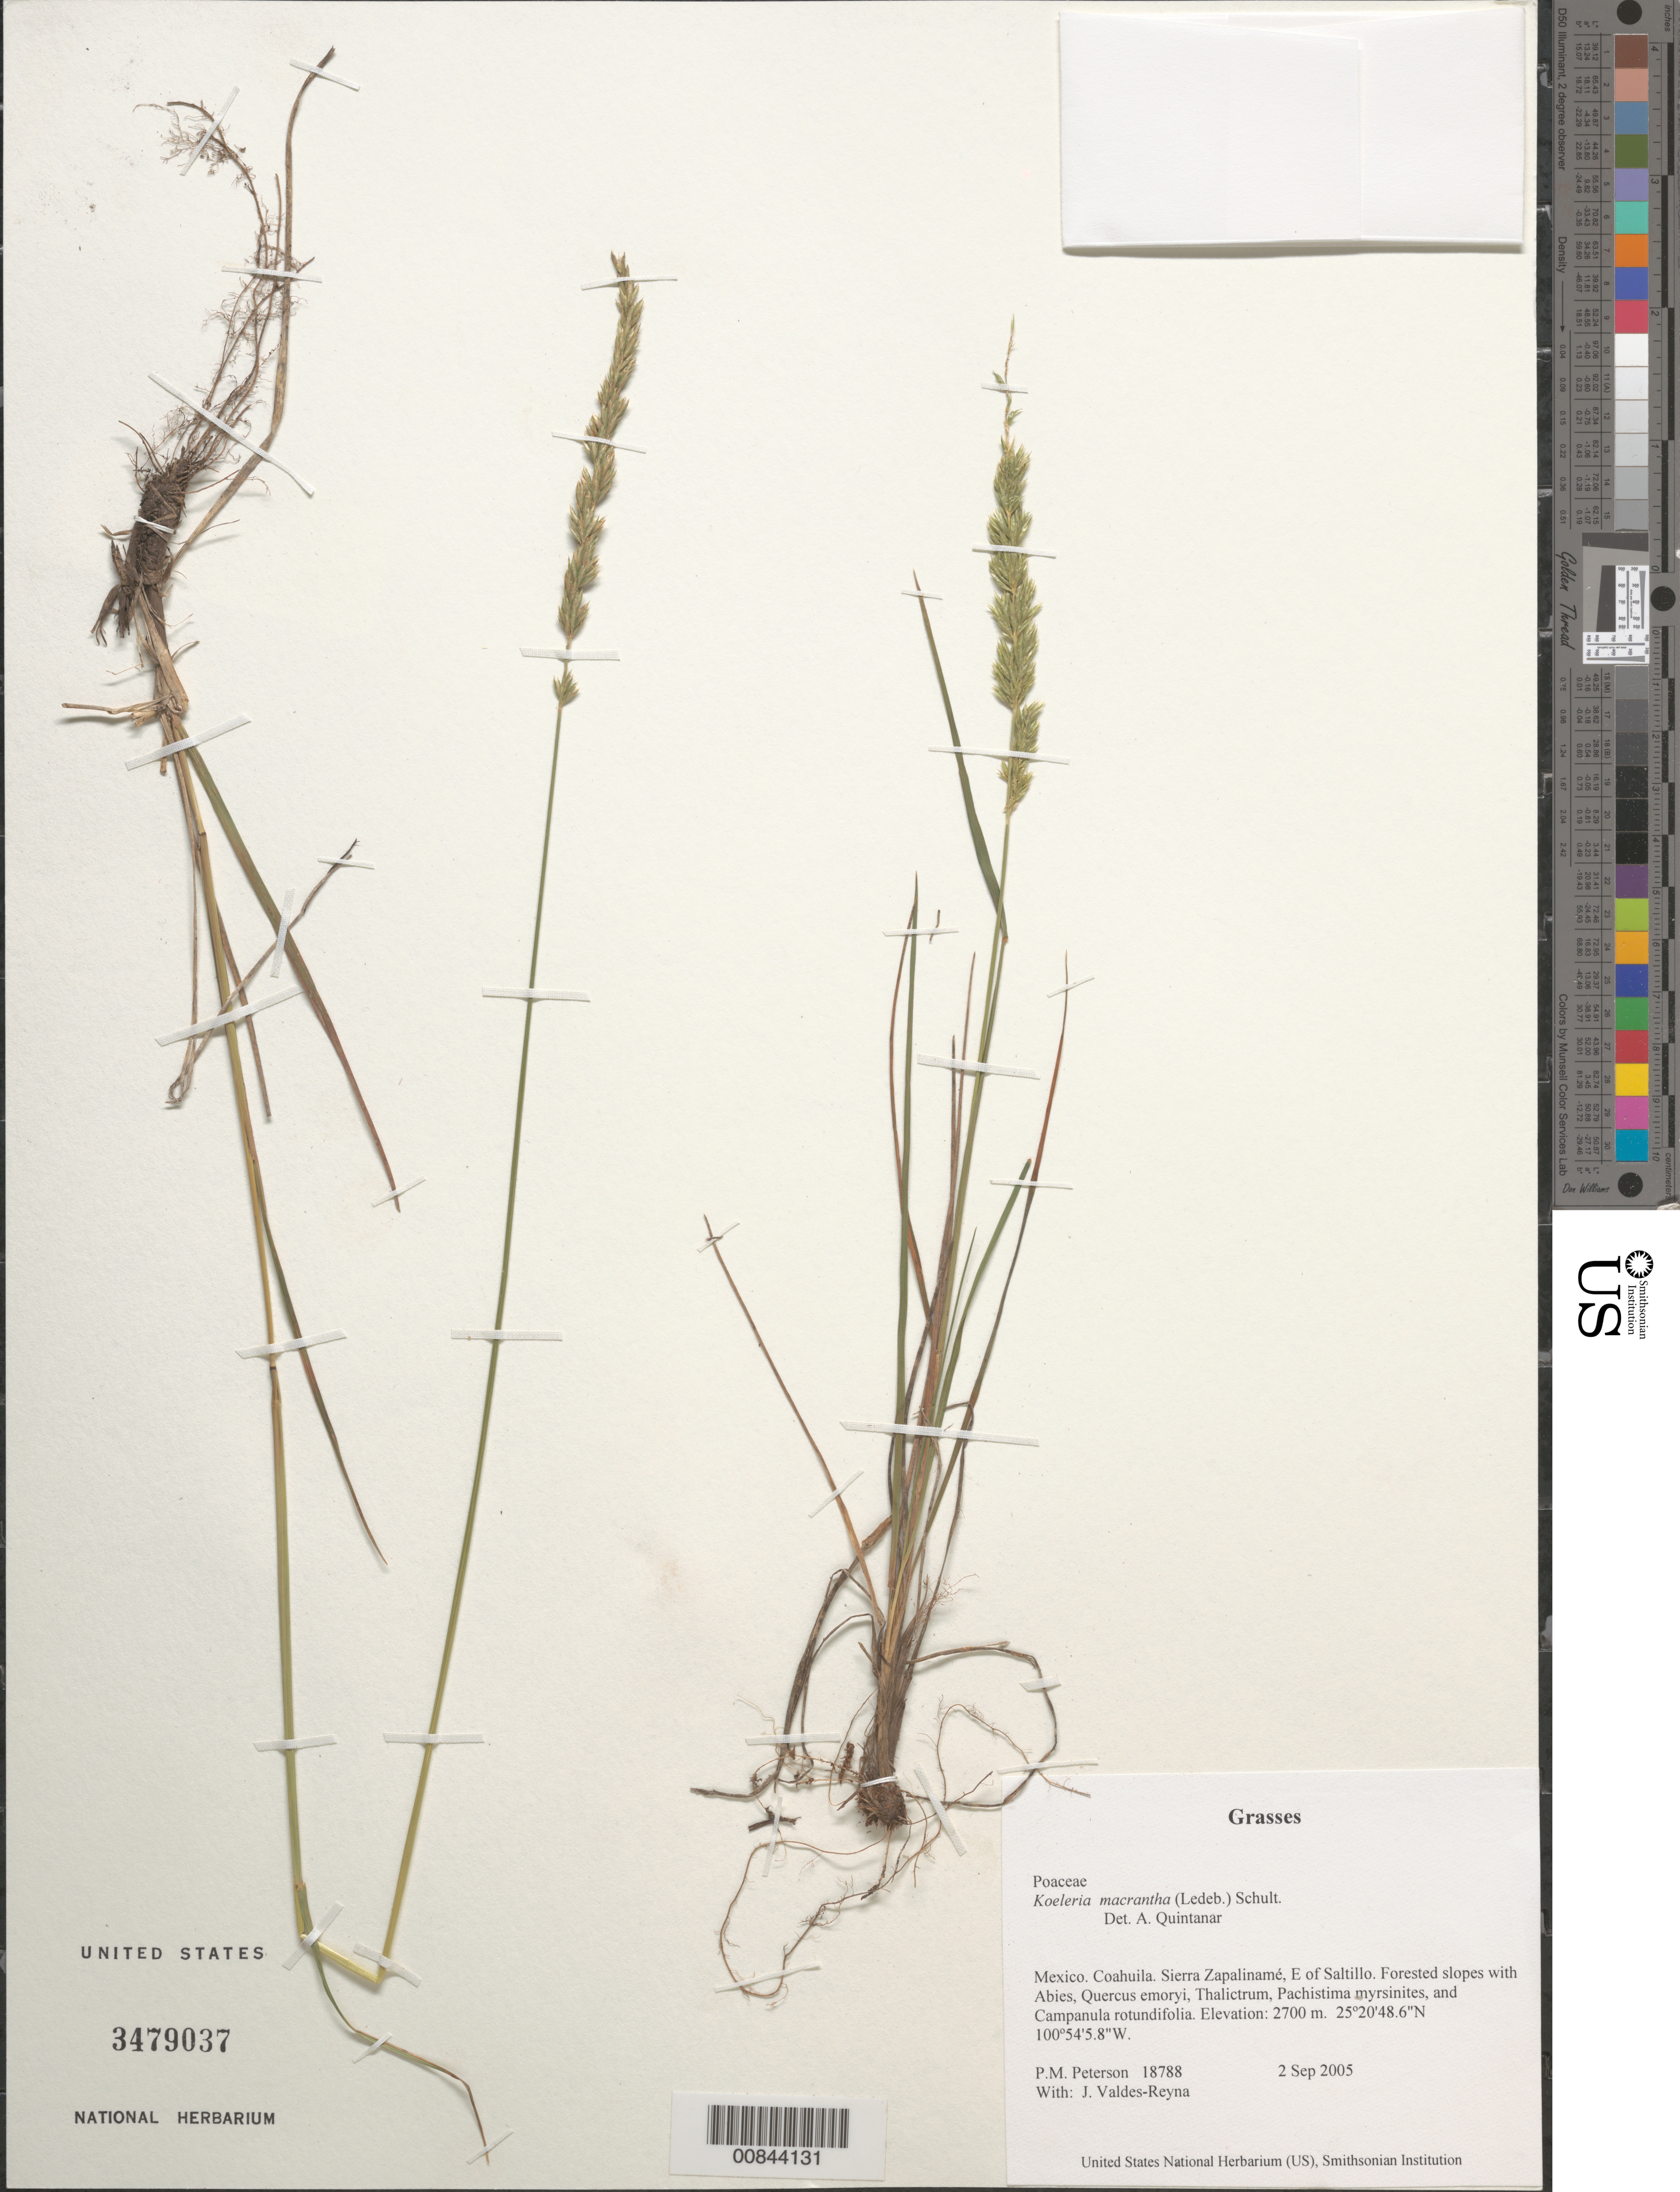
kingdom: Plantae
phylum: Tracheophyta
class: Liliopsida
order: Poales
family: Poaceae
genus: Koeleria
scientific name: Koeleria pyramidata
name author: (Lam.) P. Beauv.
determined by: Quintanar, A.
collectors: P. M. Peterson & J. Valdés-Reyna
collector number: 18788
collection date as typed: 02 Sep 2005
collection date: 2005-09-02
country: Mexico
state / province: Coahuila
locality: Sierra Zapalinamé, E of Saltillo. Forested slopes with Abies, Quercus emoryi, Thalictrum, Pachistima myrsinites, and Campanula rotundifolia.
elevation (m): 2700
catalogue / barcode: US 3479037